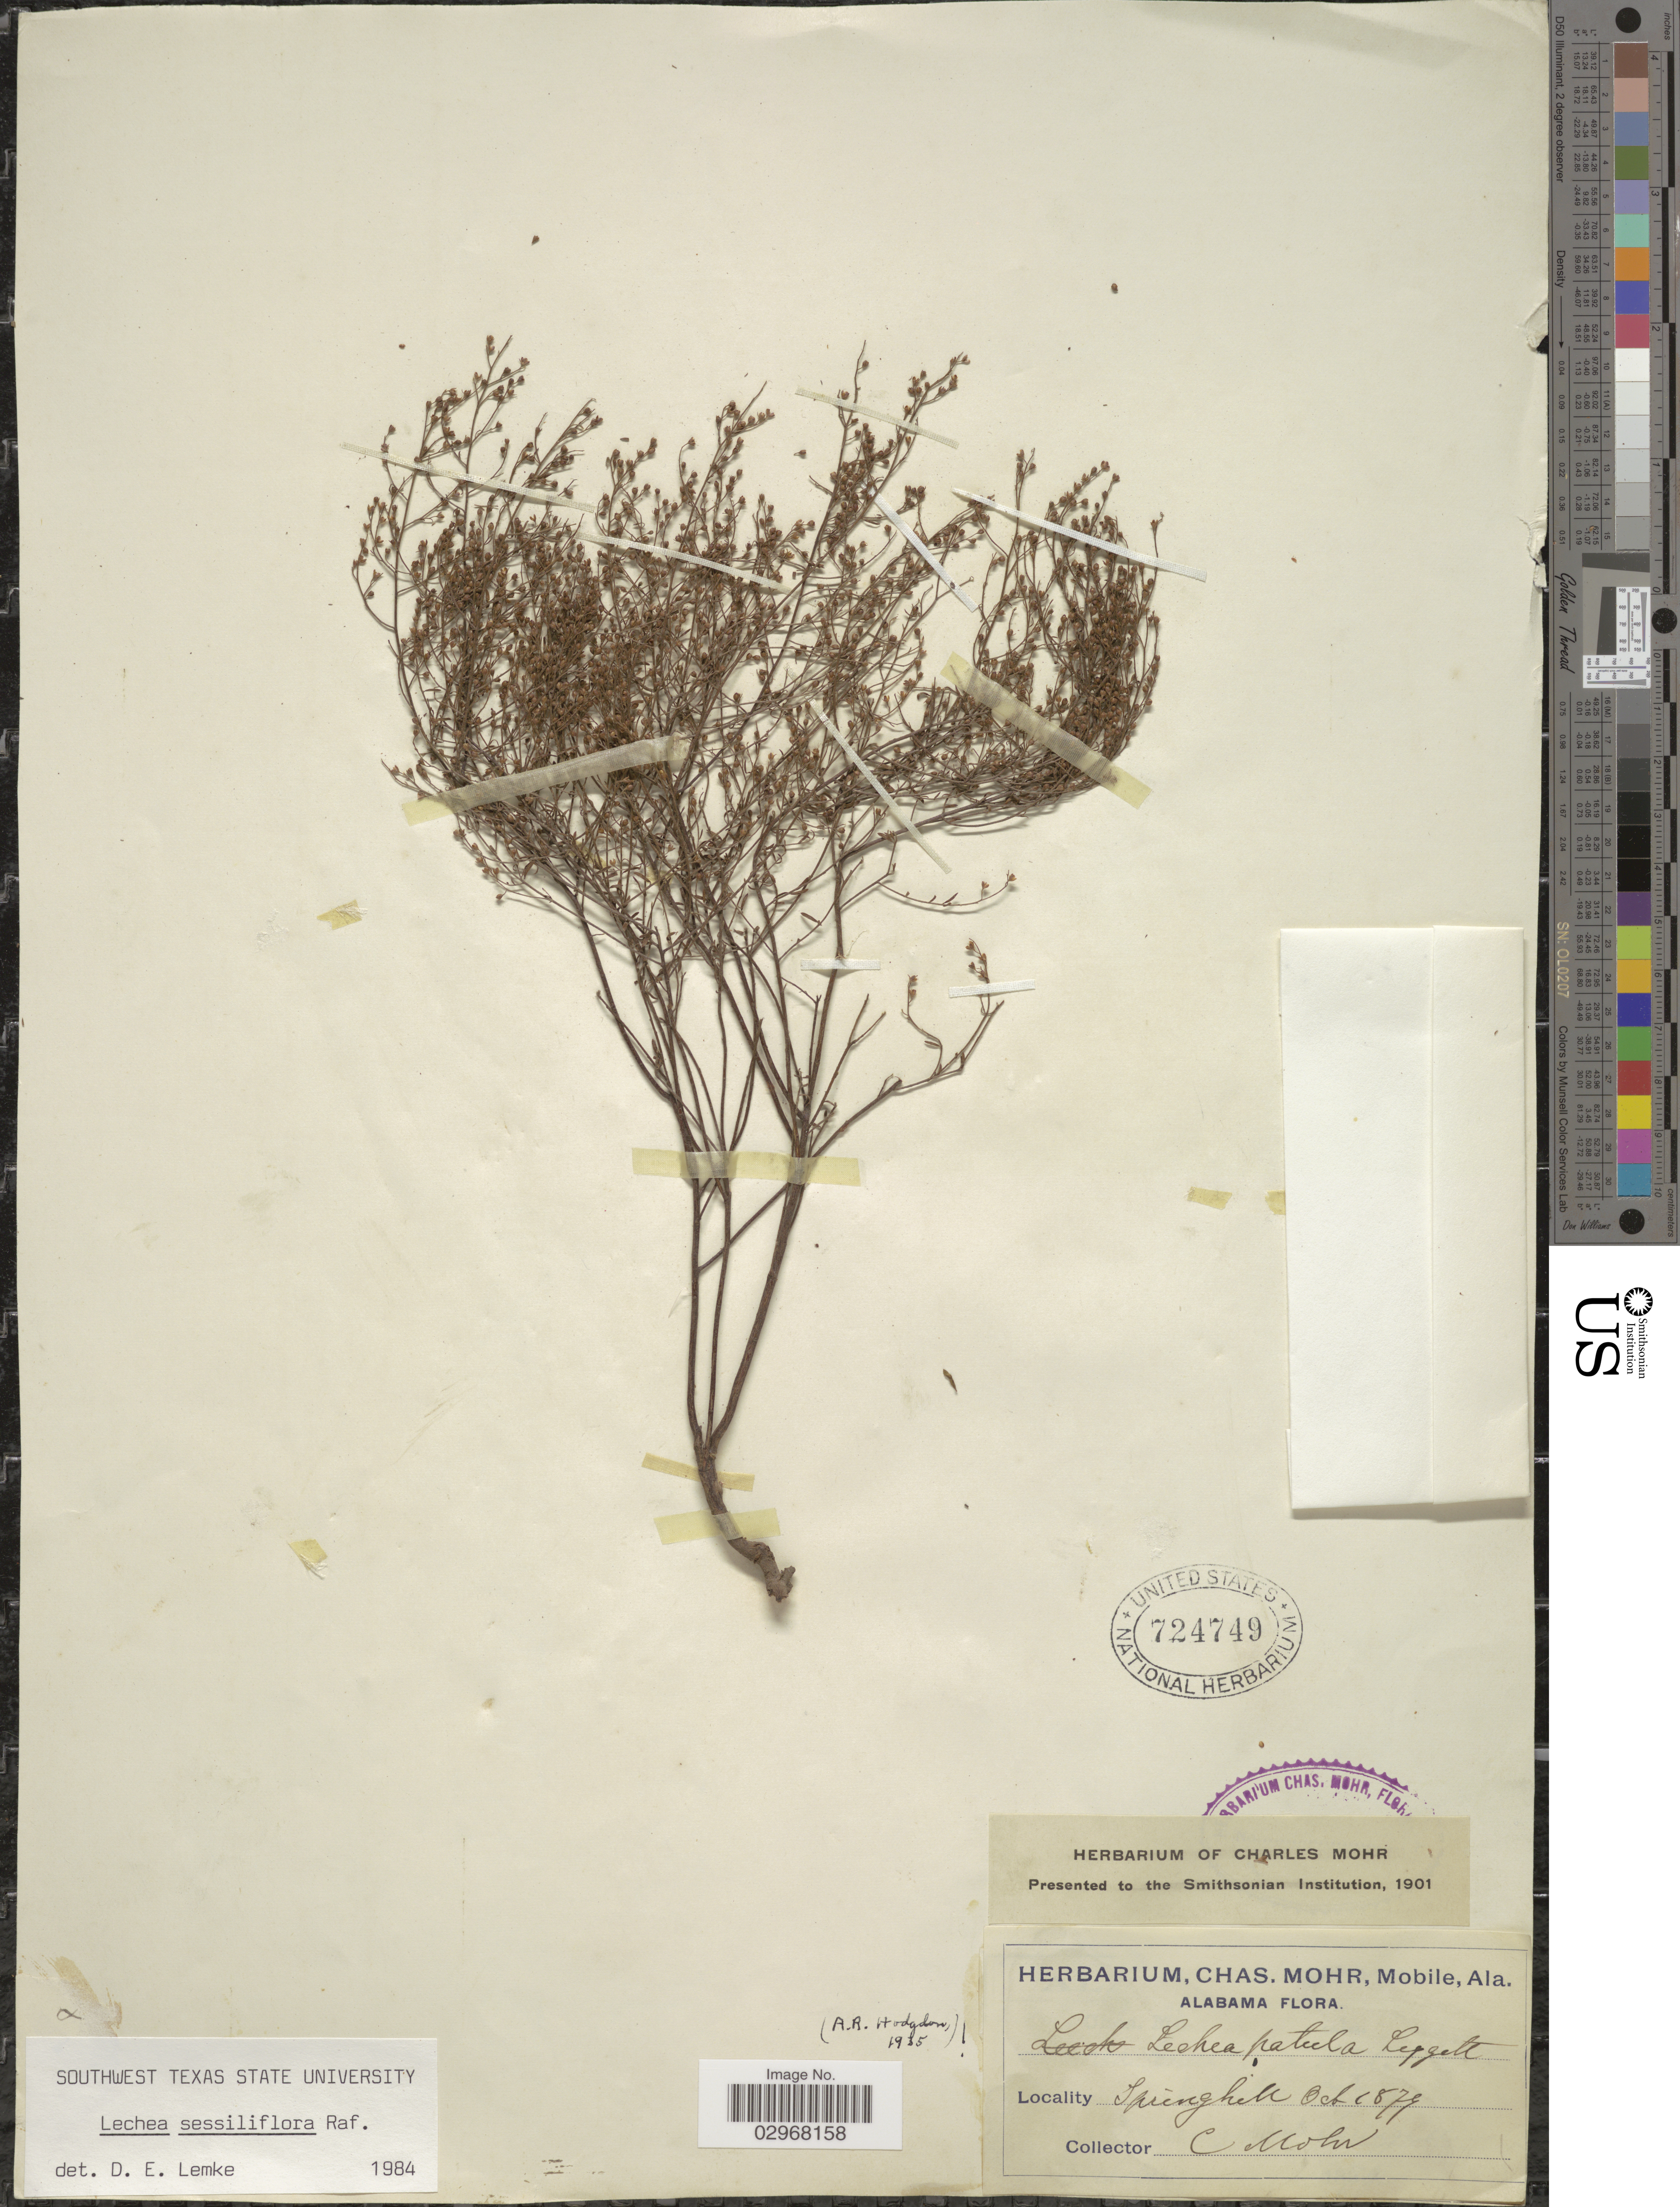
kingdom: Plantae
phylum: Tracheophyta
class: Magnoliopsida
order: Malvales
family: Cistaceae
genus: Lechea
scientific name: Lechea sessiliflora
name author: Raf.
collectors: Mohr, C. T. (herbarium)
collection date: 1879-10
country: United States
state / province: Alabama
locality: Springhill.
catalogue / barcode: US 724749